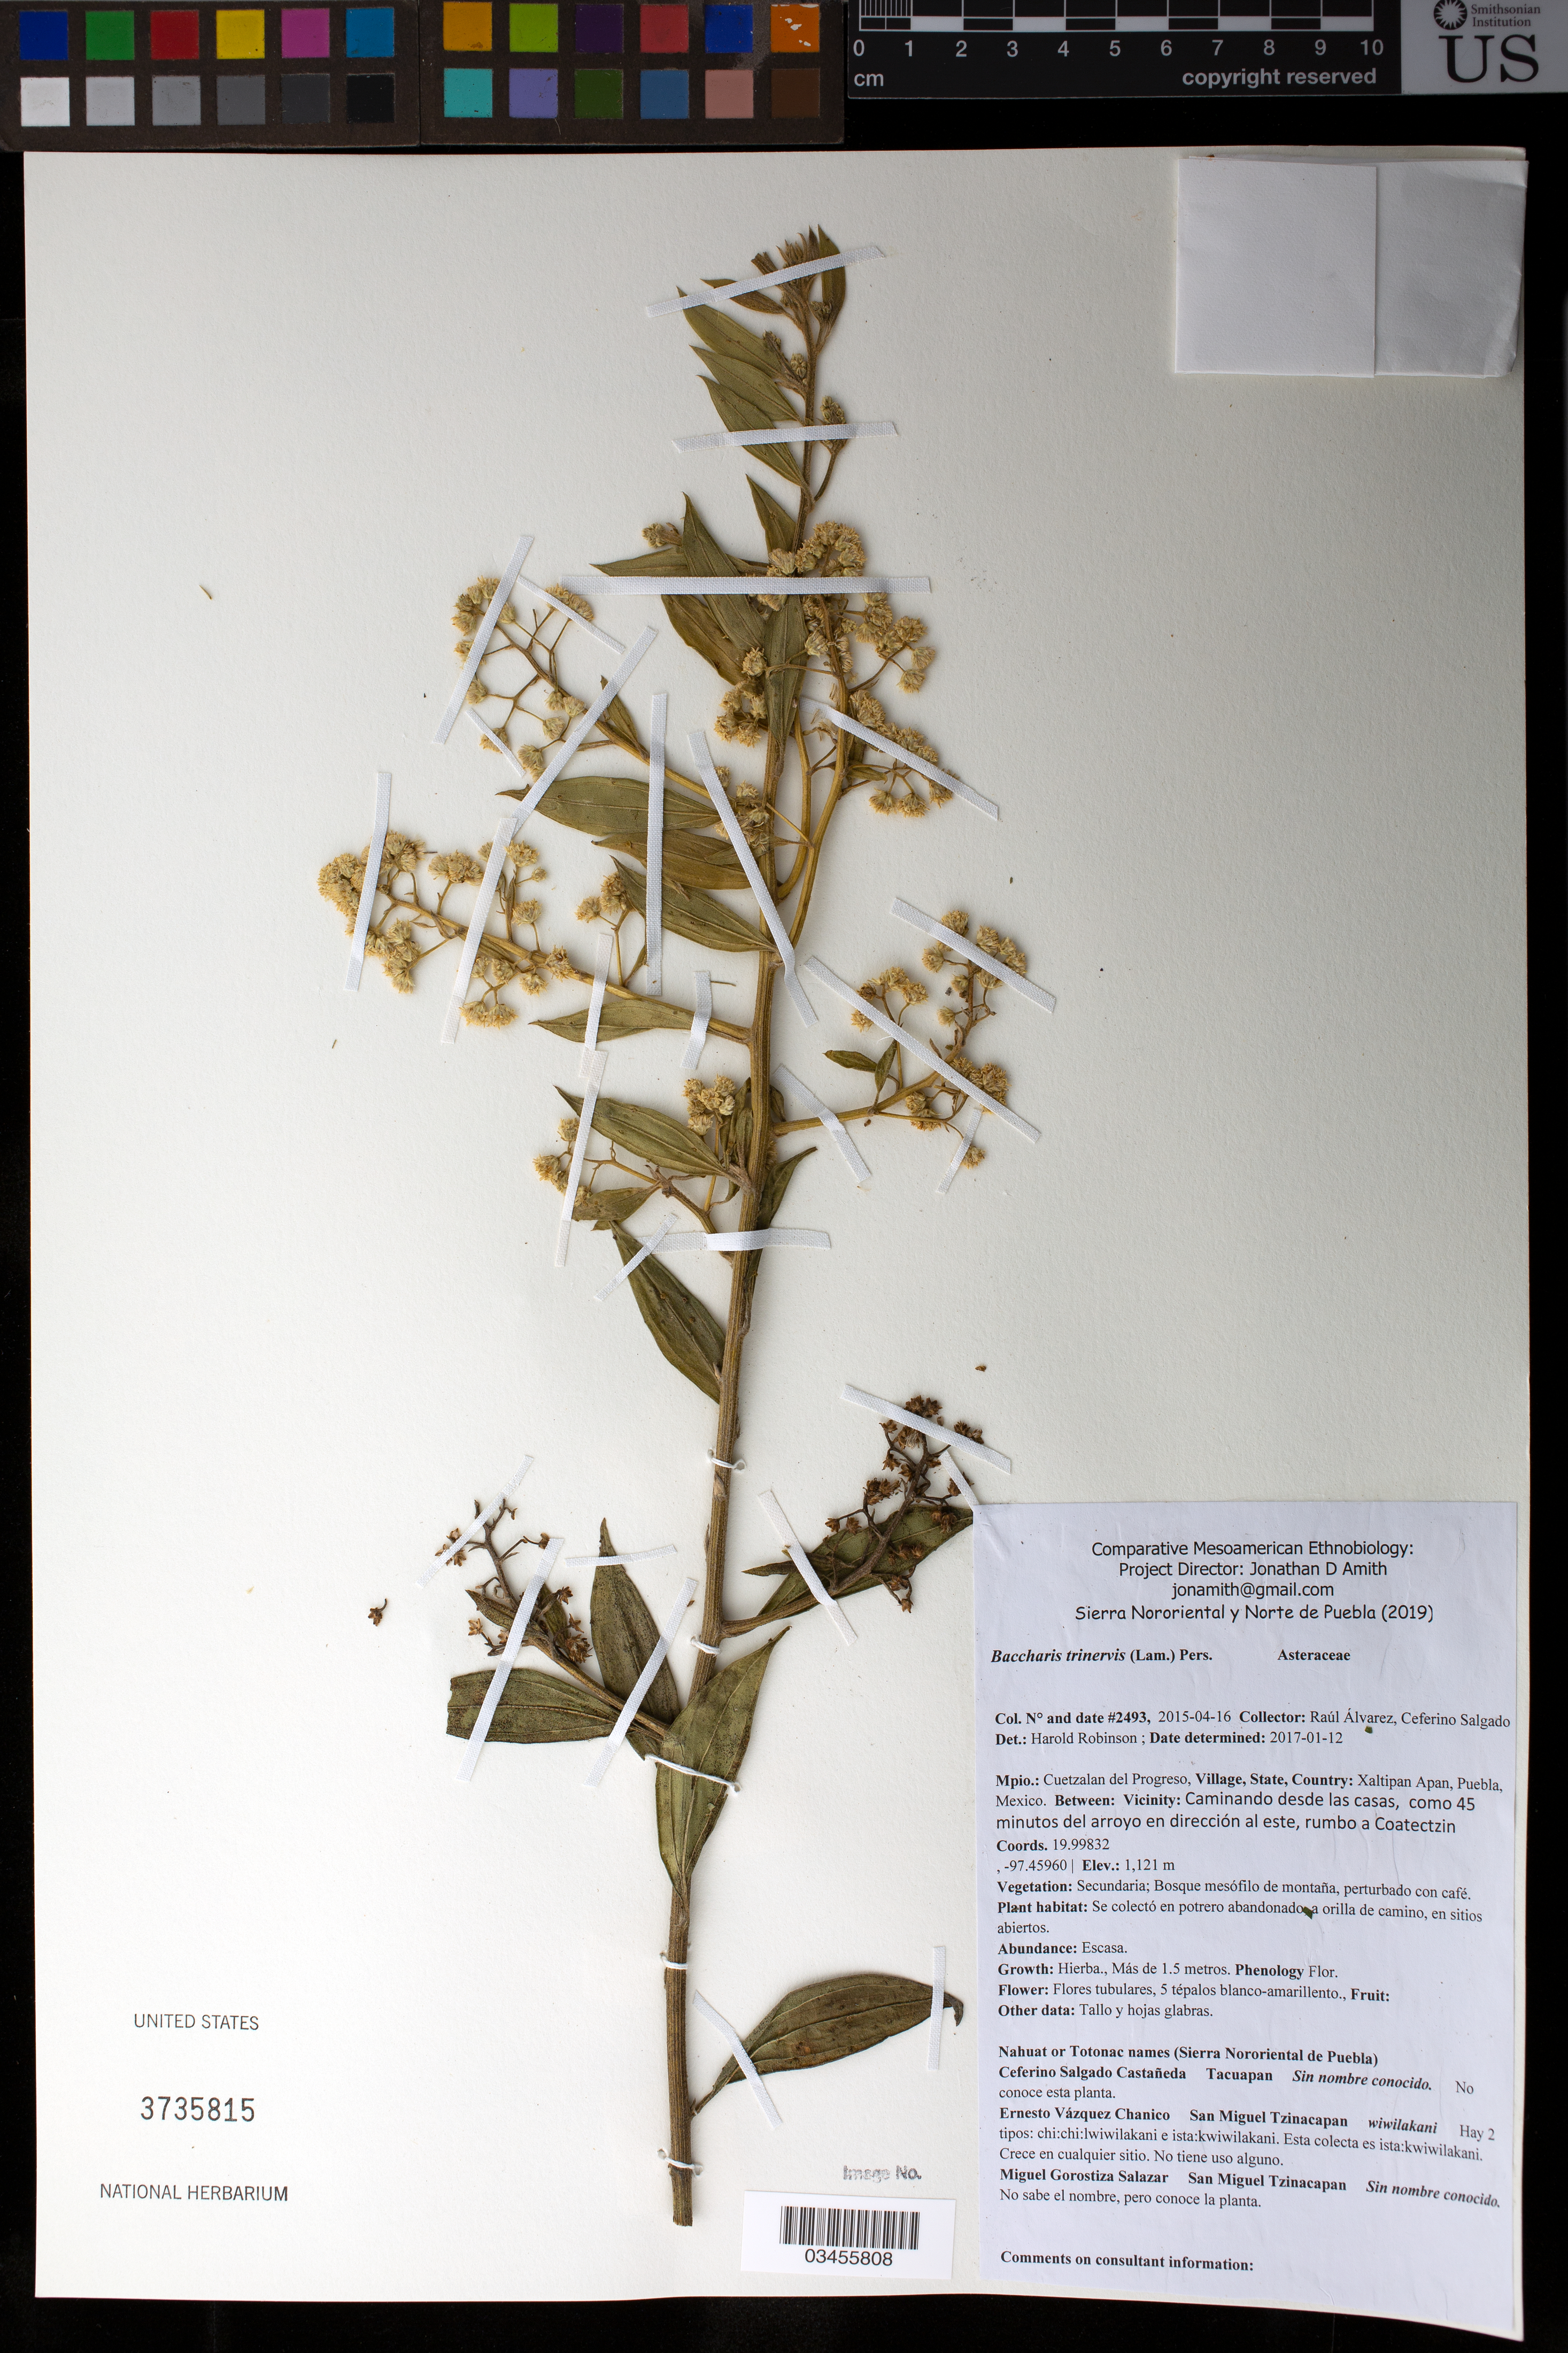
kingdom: Plantae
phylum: Tracheophyta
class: Magnoliopsida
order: Asterales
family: Asteraceae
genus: Baccharis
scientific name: Baccharis trinervis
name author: (Lam.) Pers.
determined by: Robinson, Harold E., (US)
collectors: R. Álvarez & C. Salgado Castañeda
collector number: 2493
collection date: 2015-04-16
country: México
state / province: Puebla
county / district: Cuetzalan del Progreso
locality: PUEBLO: Xaltipan Apan; LOCALIDAD EXACTA: Caminando desde las casas, como 45 minutos del arroyo en dirección al este, rumbo a Coatectzin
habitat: Bosque mesófilo de montaña, perturbado con café | Se colectó en potrero abandonado, a orilla de camino, en sitios abiertos.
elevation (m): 1121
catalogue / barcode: US 3735815